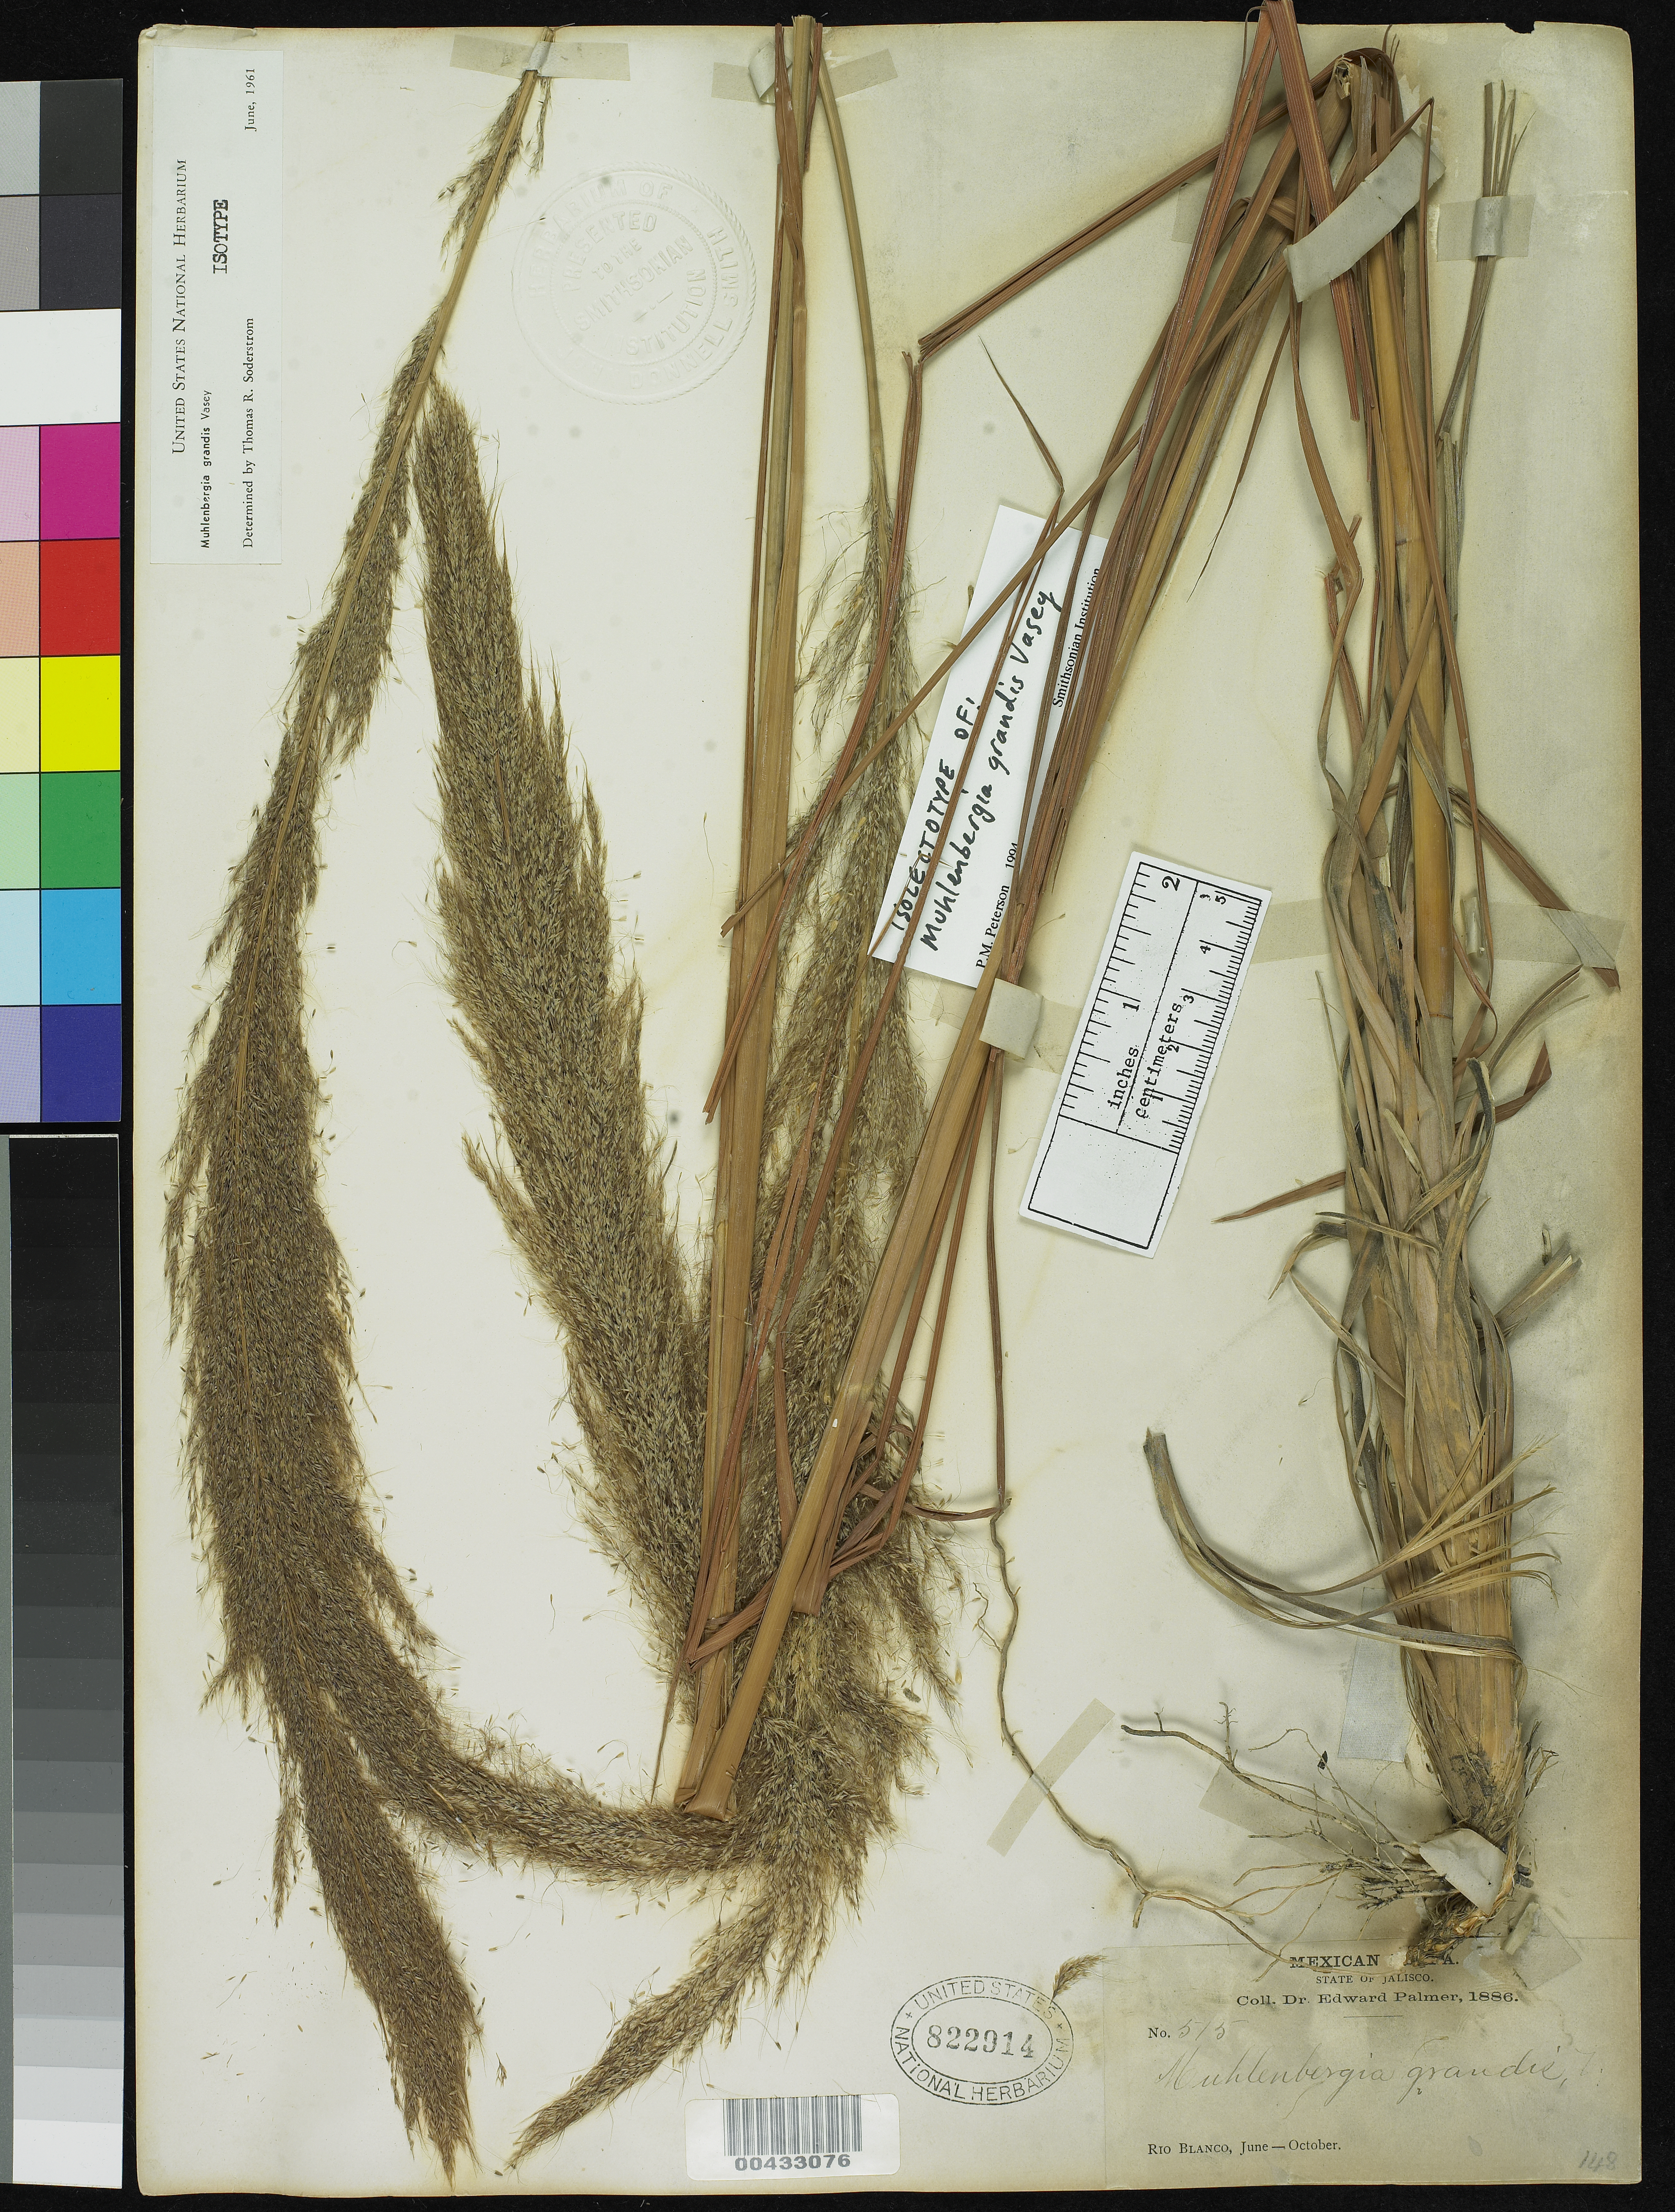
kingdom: Plantae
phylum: Tracheophyta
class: Liliopsida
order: Poales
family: Poaceae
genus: Muhlenbergia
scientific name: Muhlenbergia grandis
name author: Vasey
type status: Isolectotype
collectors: E. Palmer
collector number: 515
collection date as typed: Jun 1886 to -- Oct 1886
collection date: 1886-06/1886-10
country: Mexico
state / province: Jalisco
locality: Rio Blanco.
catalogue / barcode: US 822914